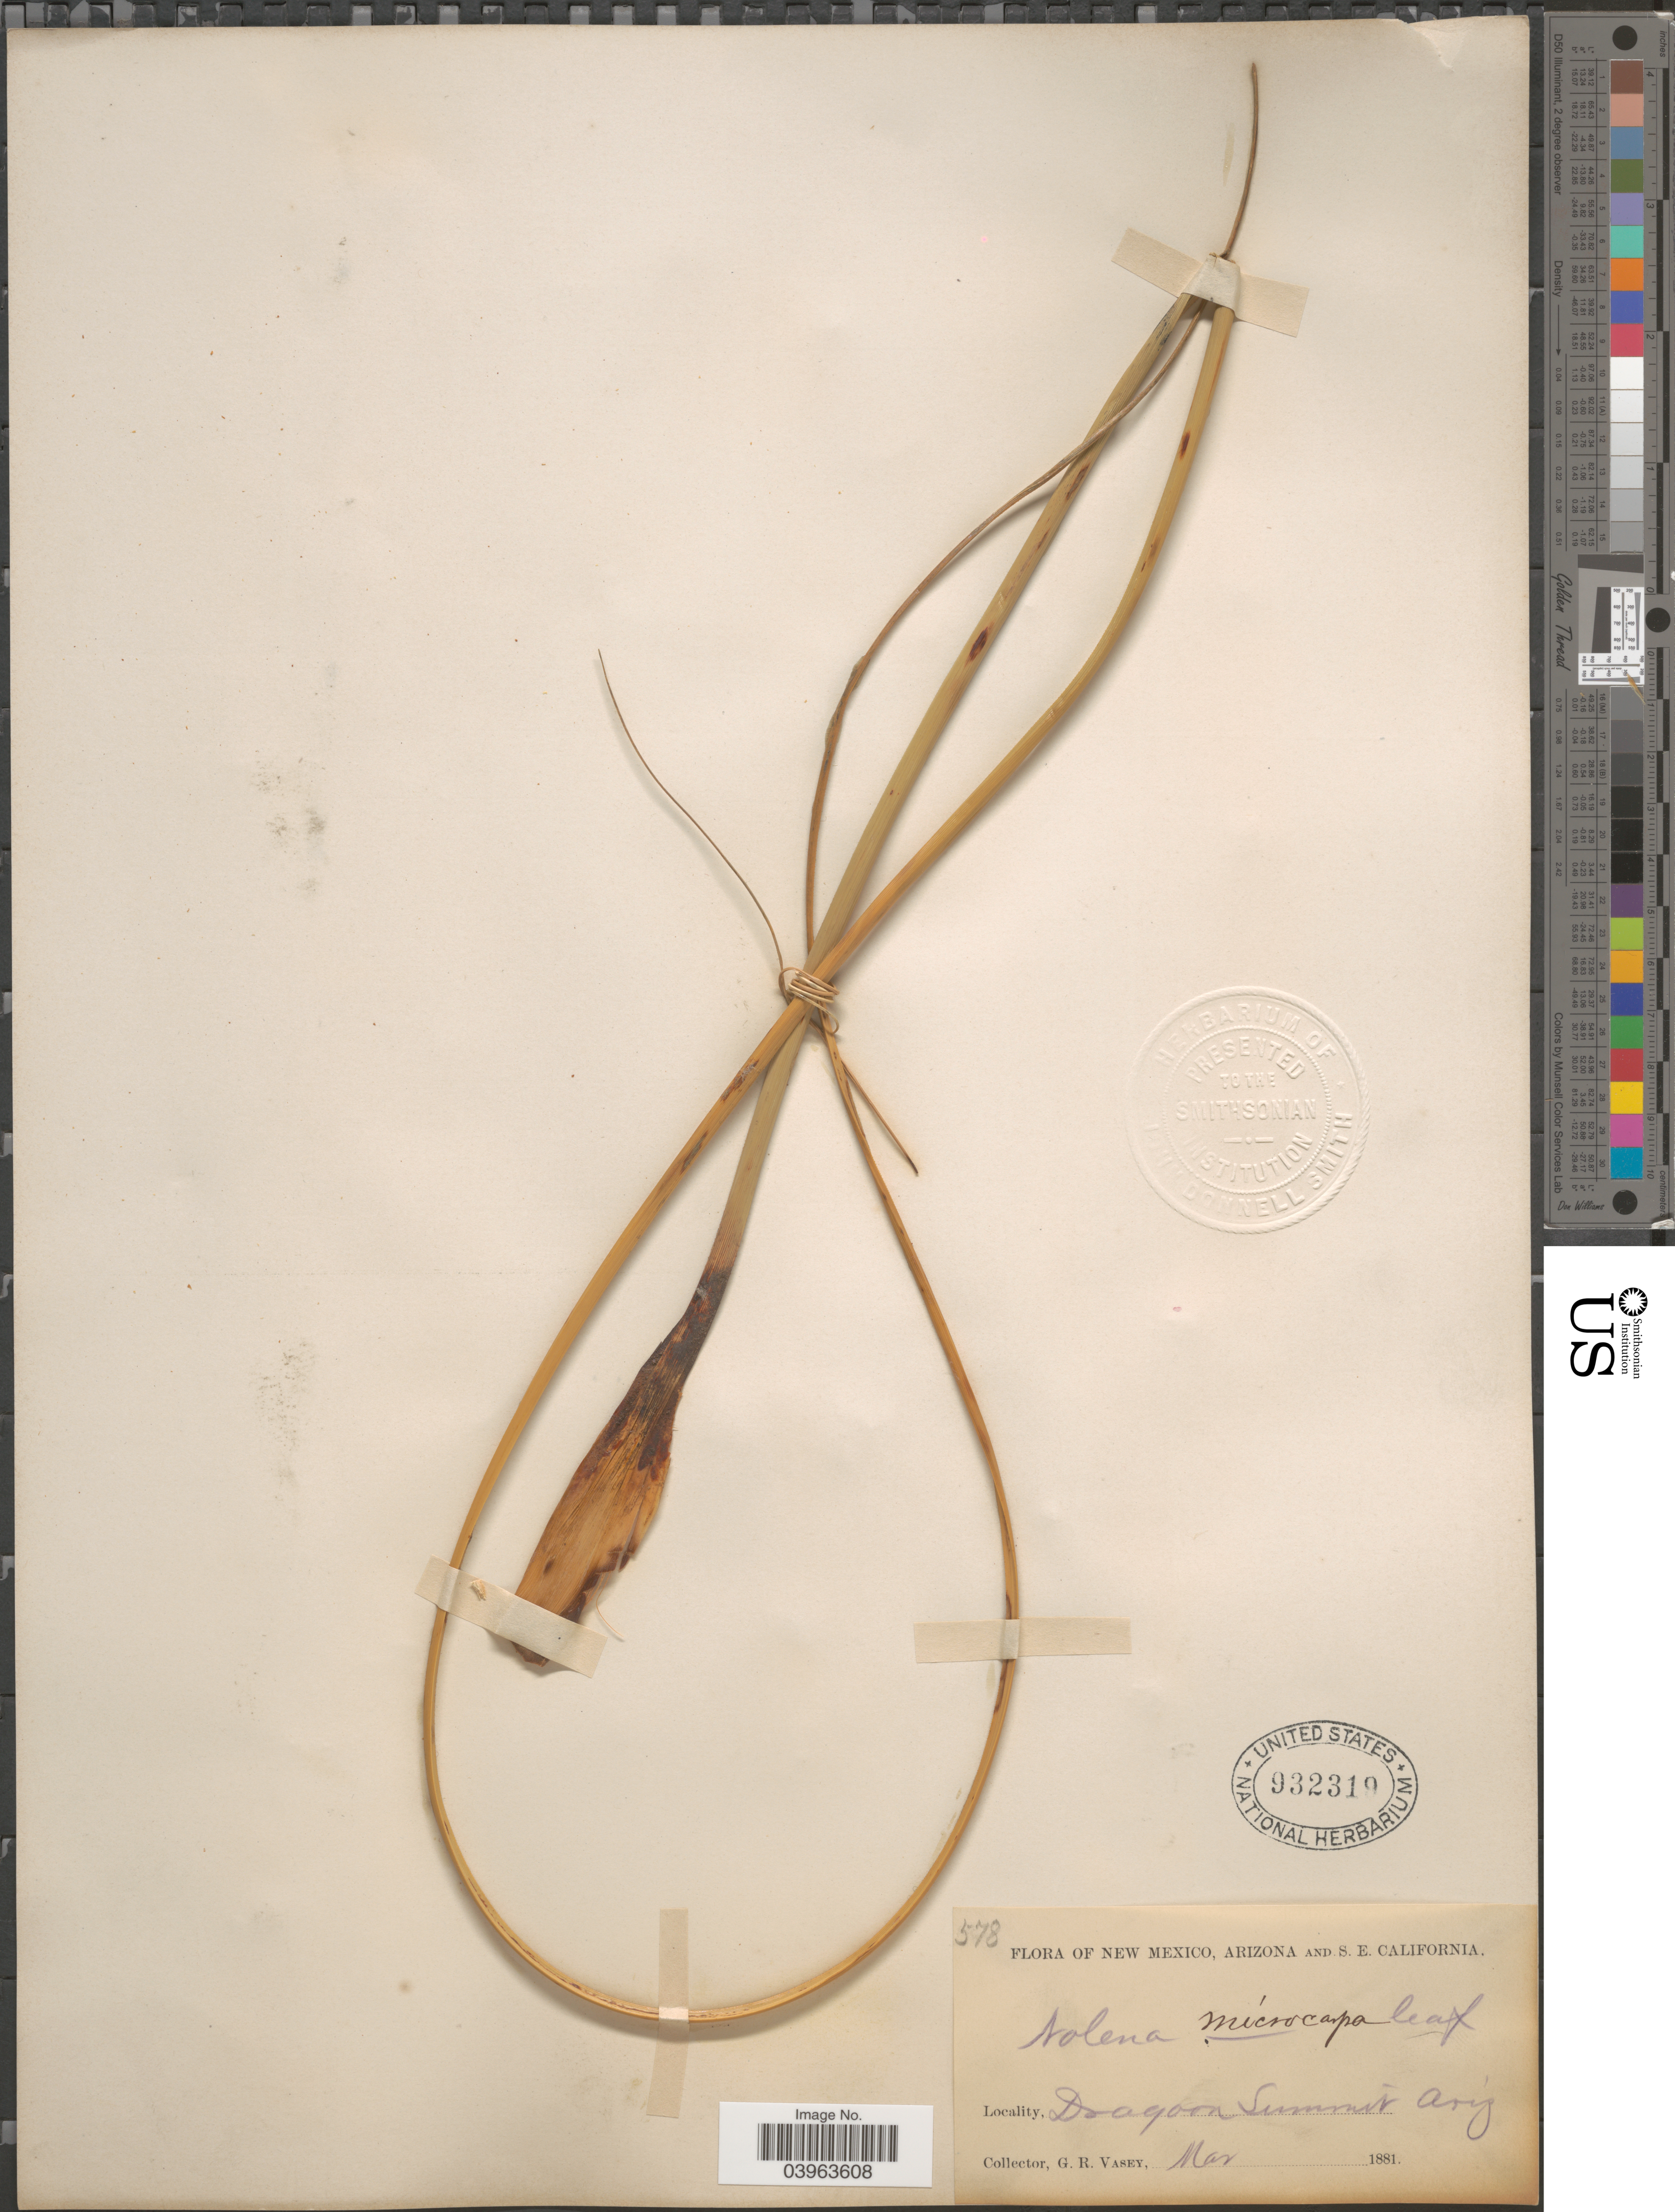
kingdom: Plantae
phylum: Tracheophyta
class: Liliopsida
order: Asparagales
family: Asparagaceae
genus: Nolina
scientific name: Nolina microcarpa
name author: S. Watson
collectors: G. R. Vasey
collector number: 578*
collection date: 1881-03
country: United States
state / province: Arizona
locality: Dragoon Summit.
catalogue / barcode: US 932319